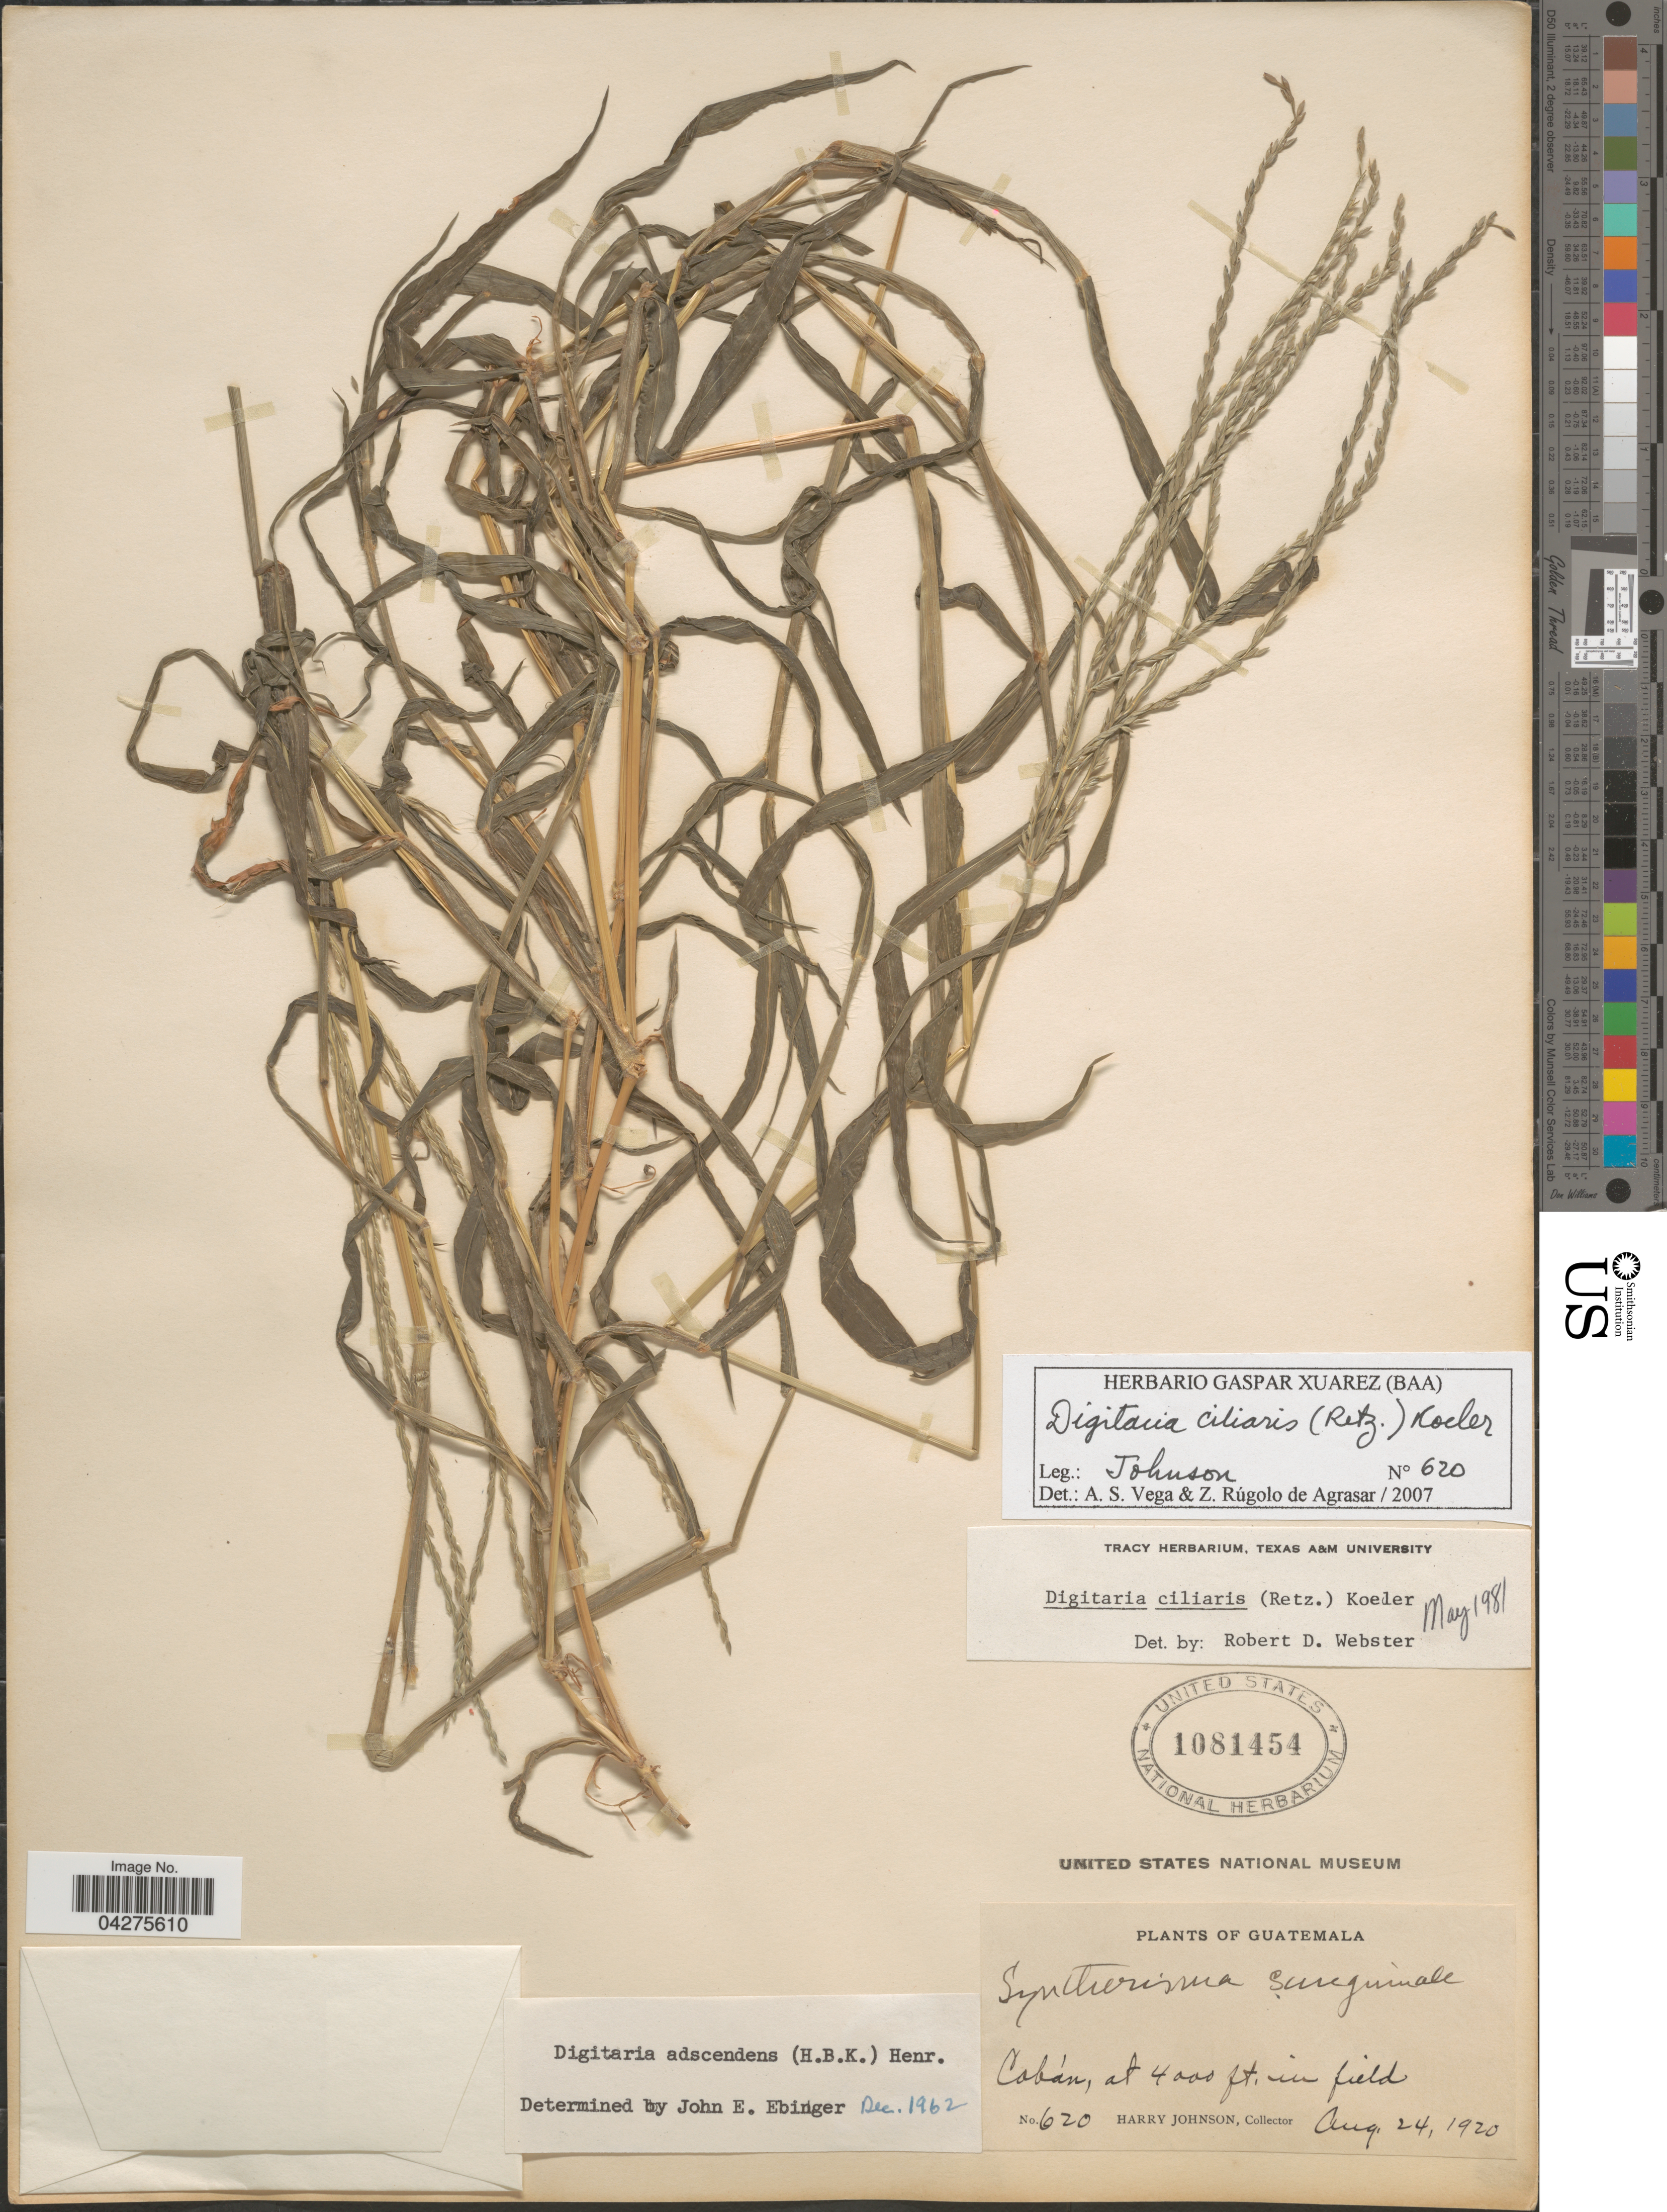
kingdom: Plantae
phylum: Tracheophyta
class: Liliopsida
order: Poales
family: Poaceae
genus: Digitaria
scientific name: Digitaria ciliaris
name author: (Retz.) Koeler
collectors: H. Johnson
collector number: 620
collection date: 1920-08-24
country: Guatemala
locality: Cobán.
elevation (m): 1219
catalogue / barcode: US 1081454